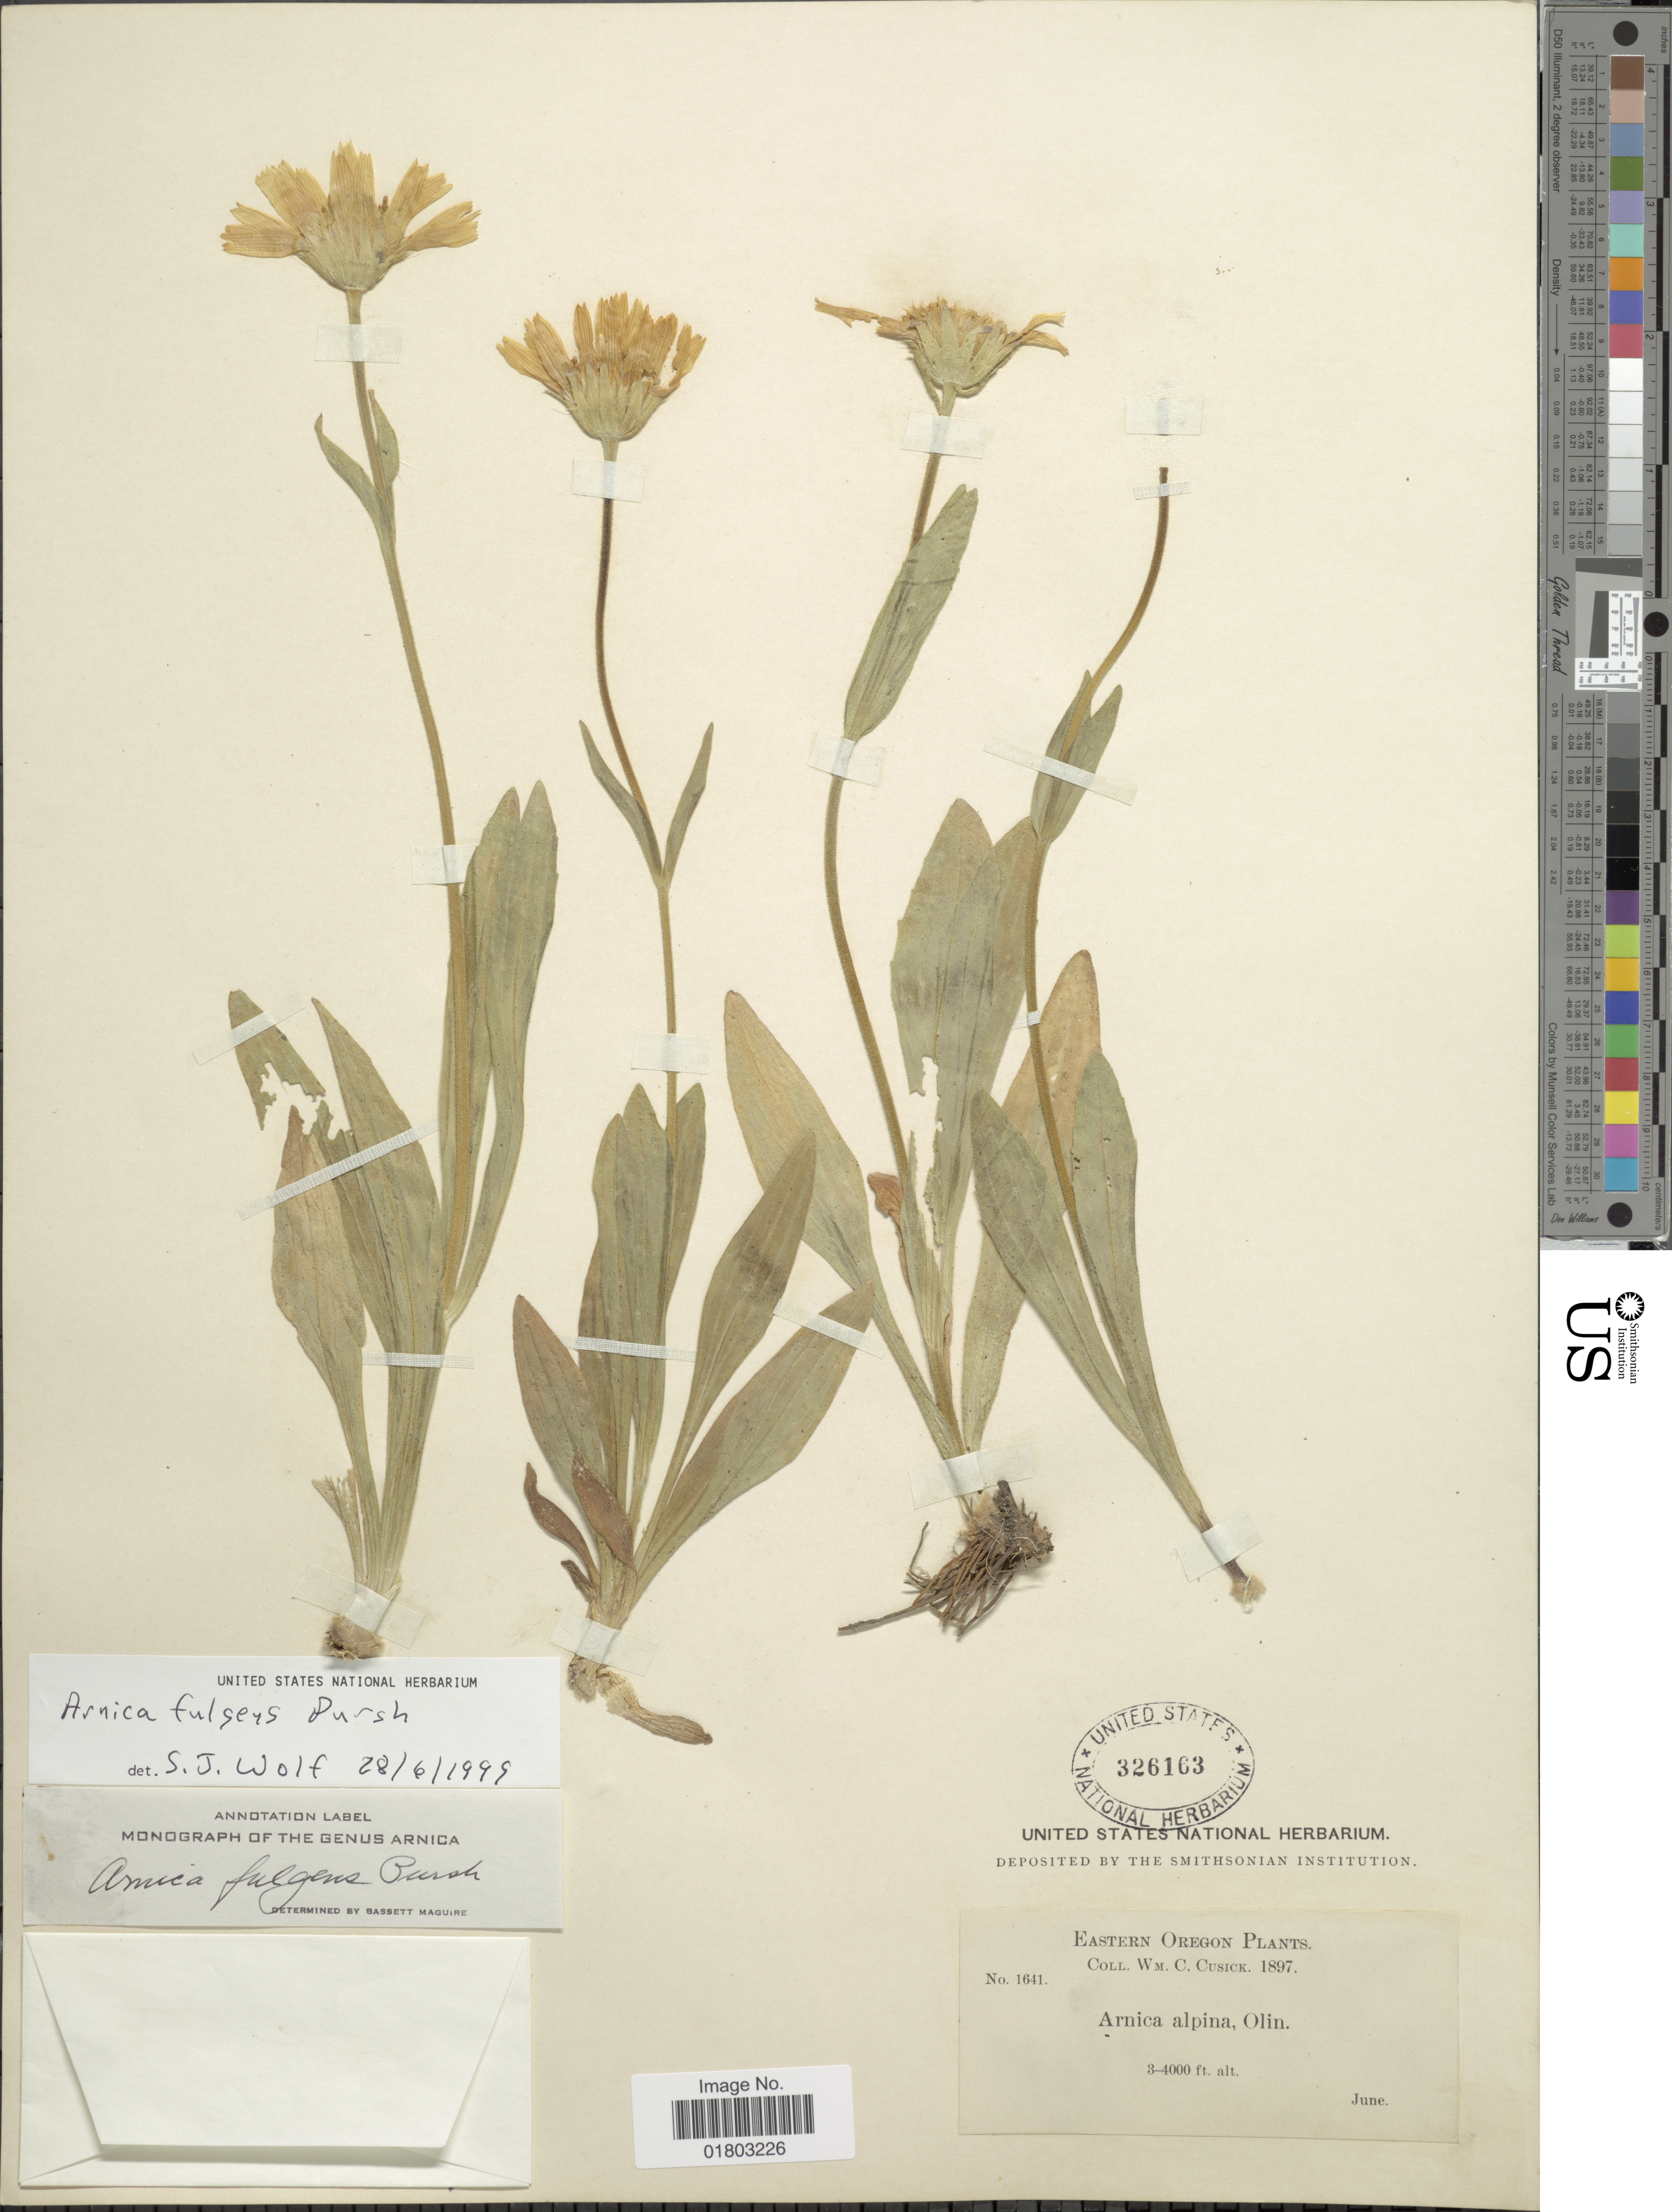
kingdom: Plantae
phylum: Tracheophyta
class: Magnoliopsida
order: Asterales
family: Asteraceae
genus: Arnica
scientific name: Arnica fulgens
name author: Pursh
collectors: W. C. Cusick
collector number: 1641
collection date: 1897-06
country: United States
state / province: Oregon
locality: Eastern Oregon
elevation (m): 914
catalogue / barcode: US 326163